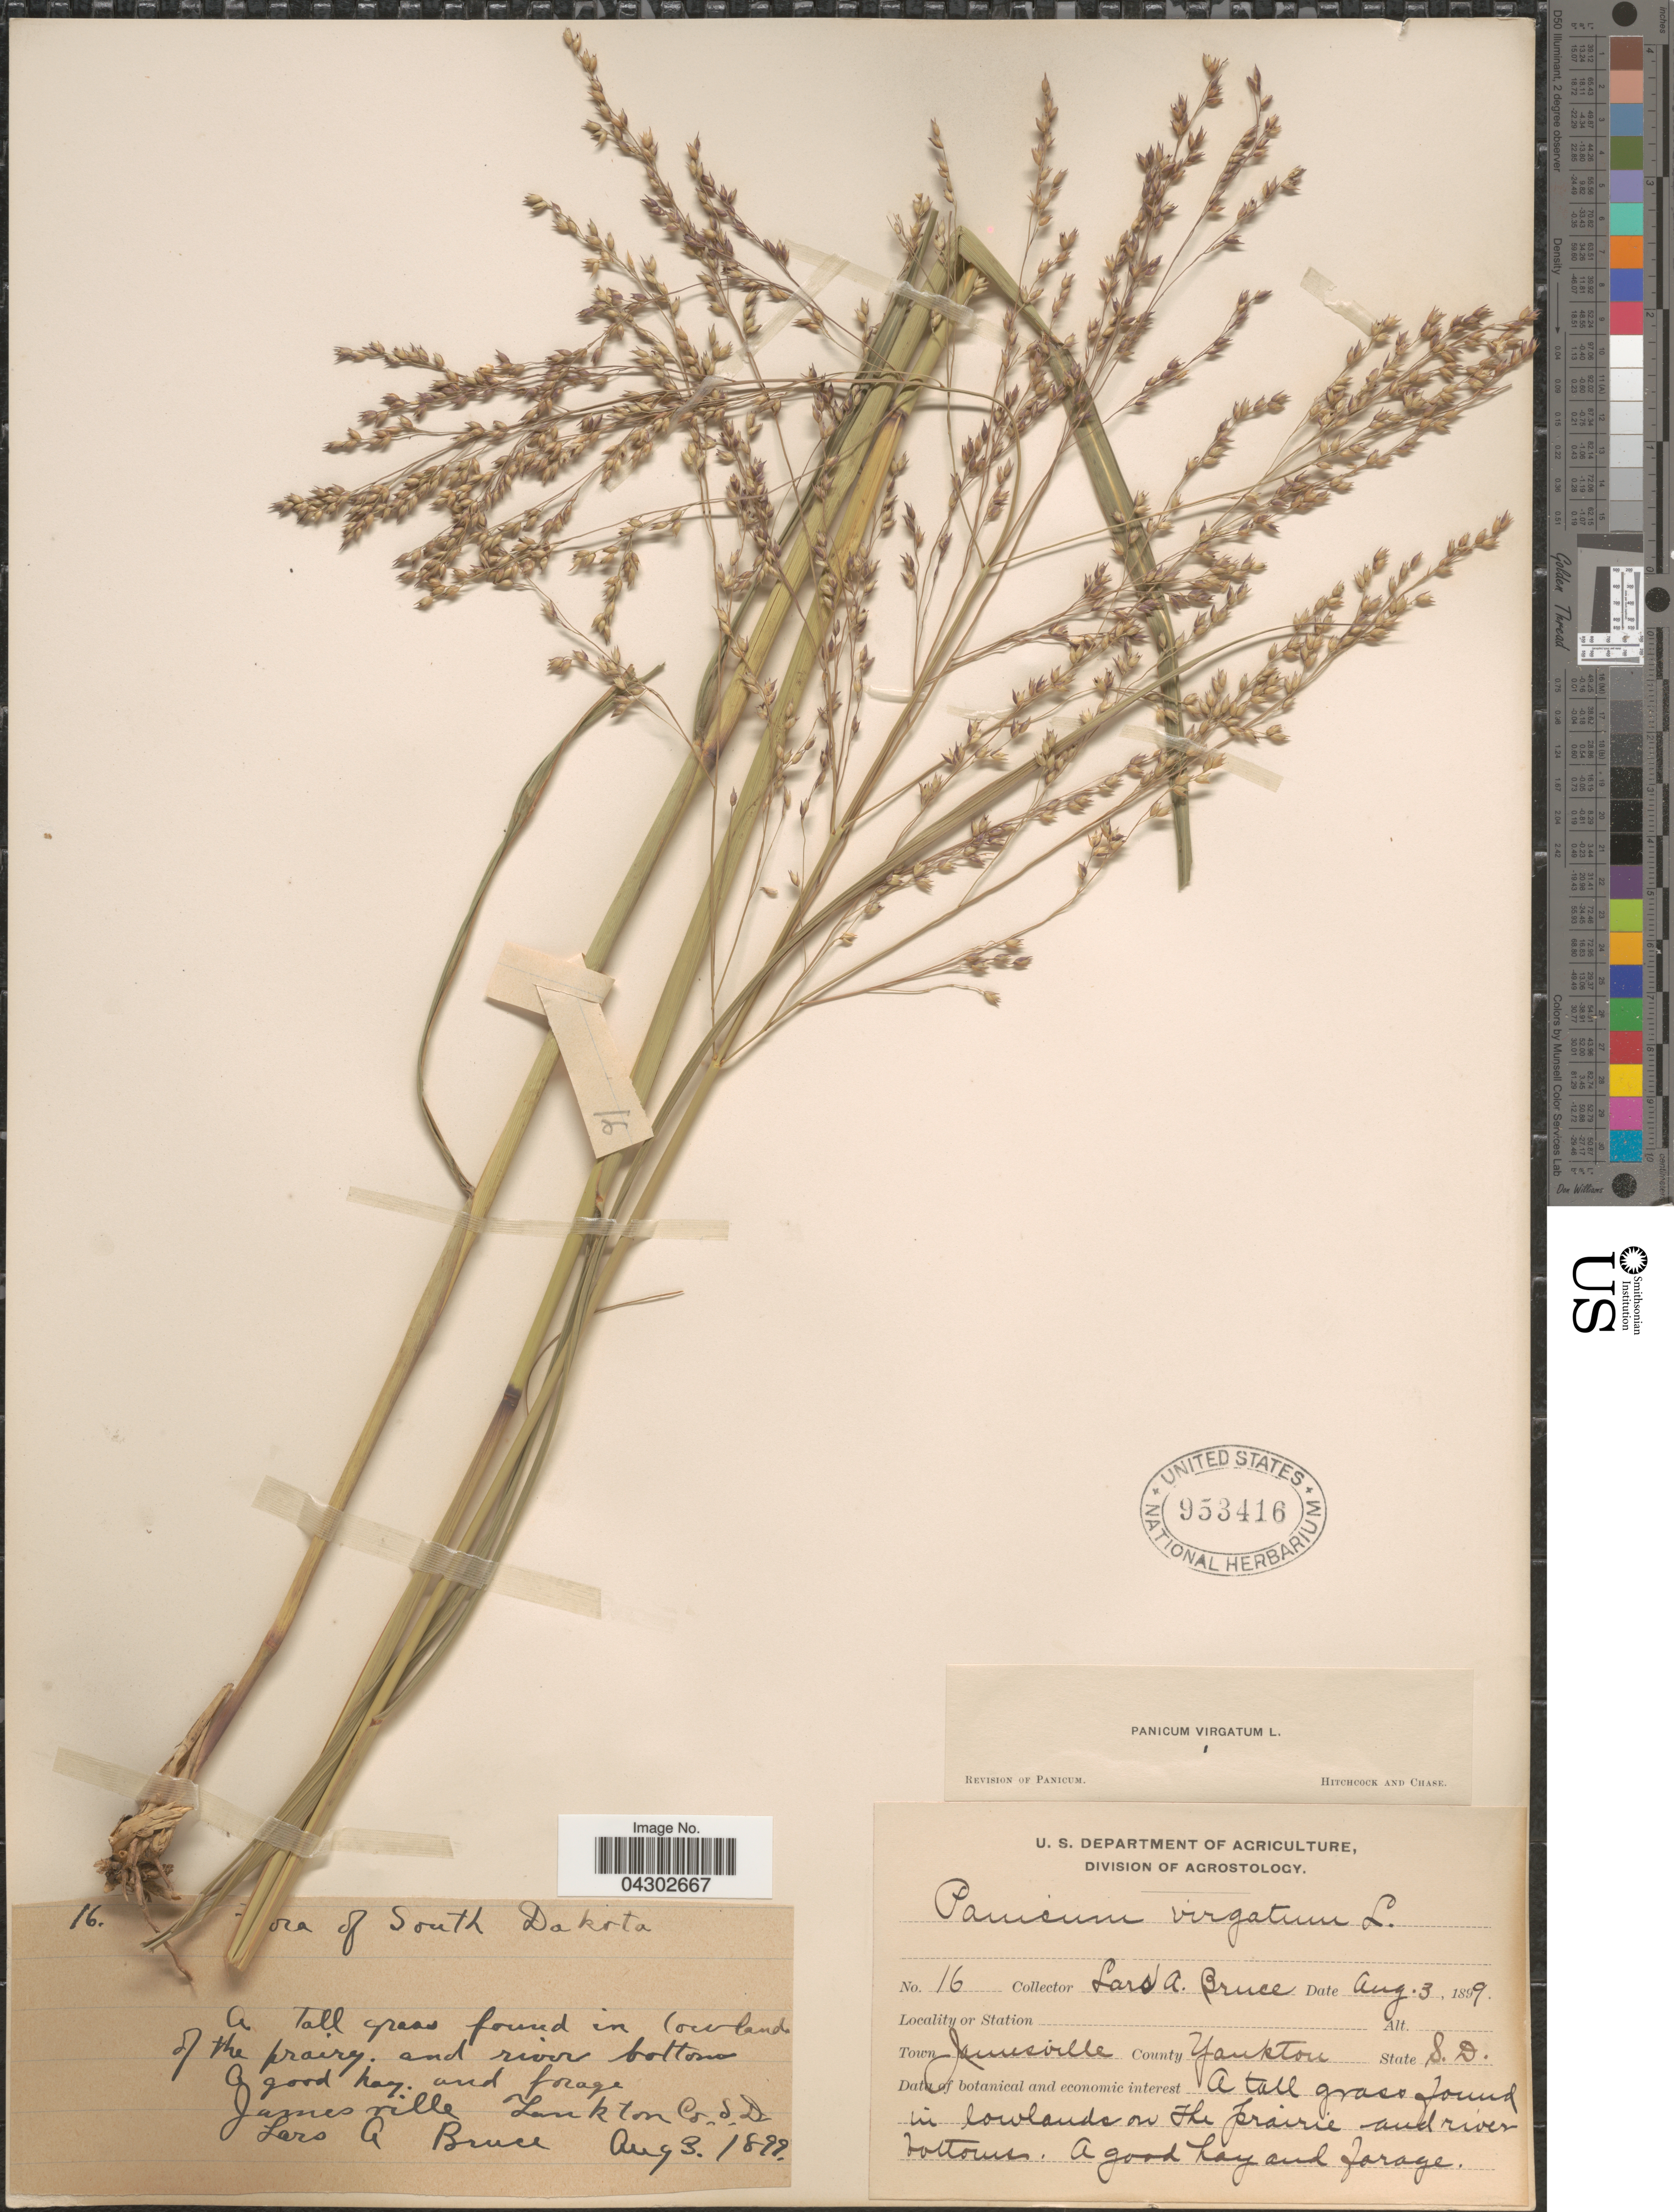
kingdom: Plantae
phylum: Tracheophyta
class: Liliopsida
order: Poales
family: Poaceae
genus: Panicum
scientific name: Panicum virgatum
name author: L.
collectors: L. Bruce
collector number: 16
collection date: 1899-08-03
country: United States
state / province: South Dakota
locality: Town Jamesville. County Yankton.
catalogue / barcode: US 953416